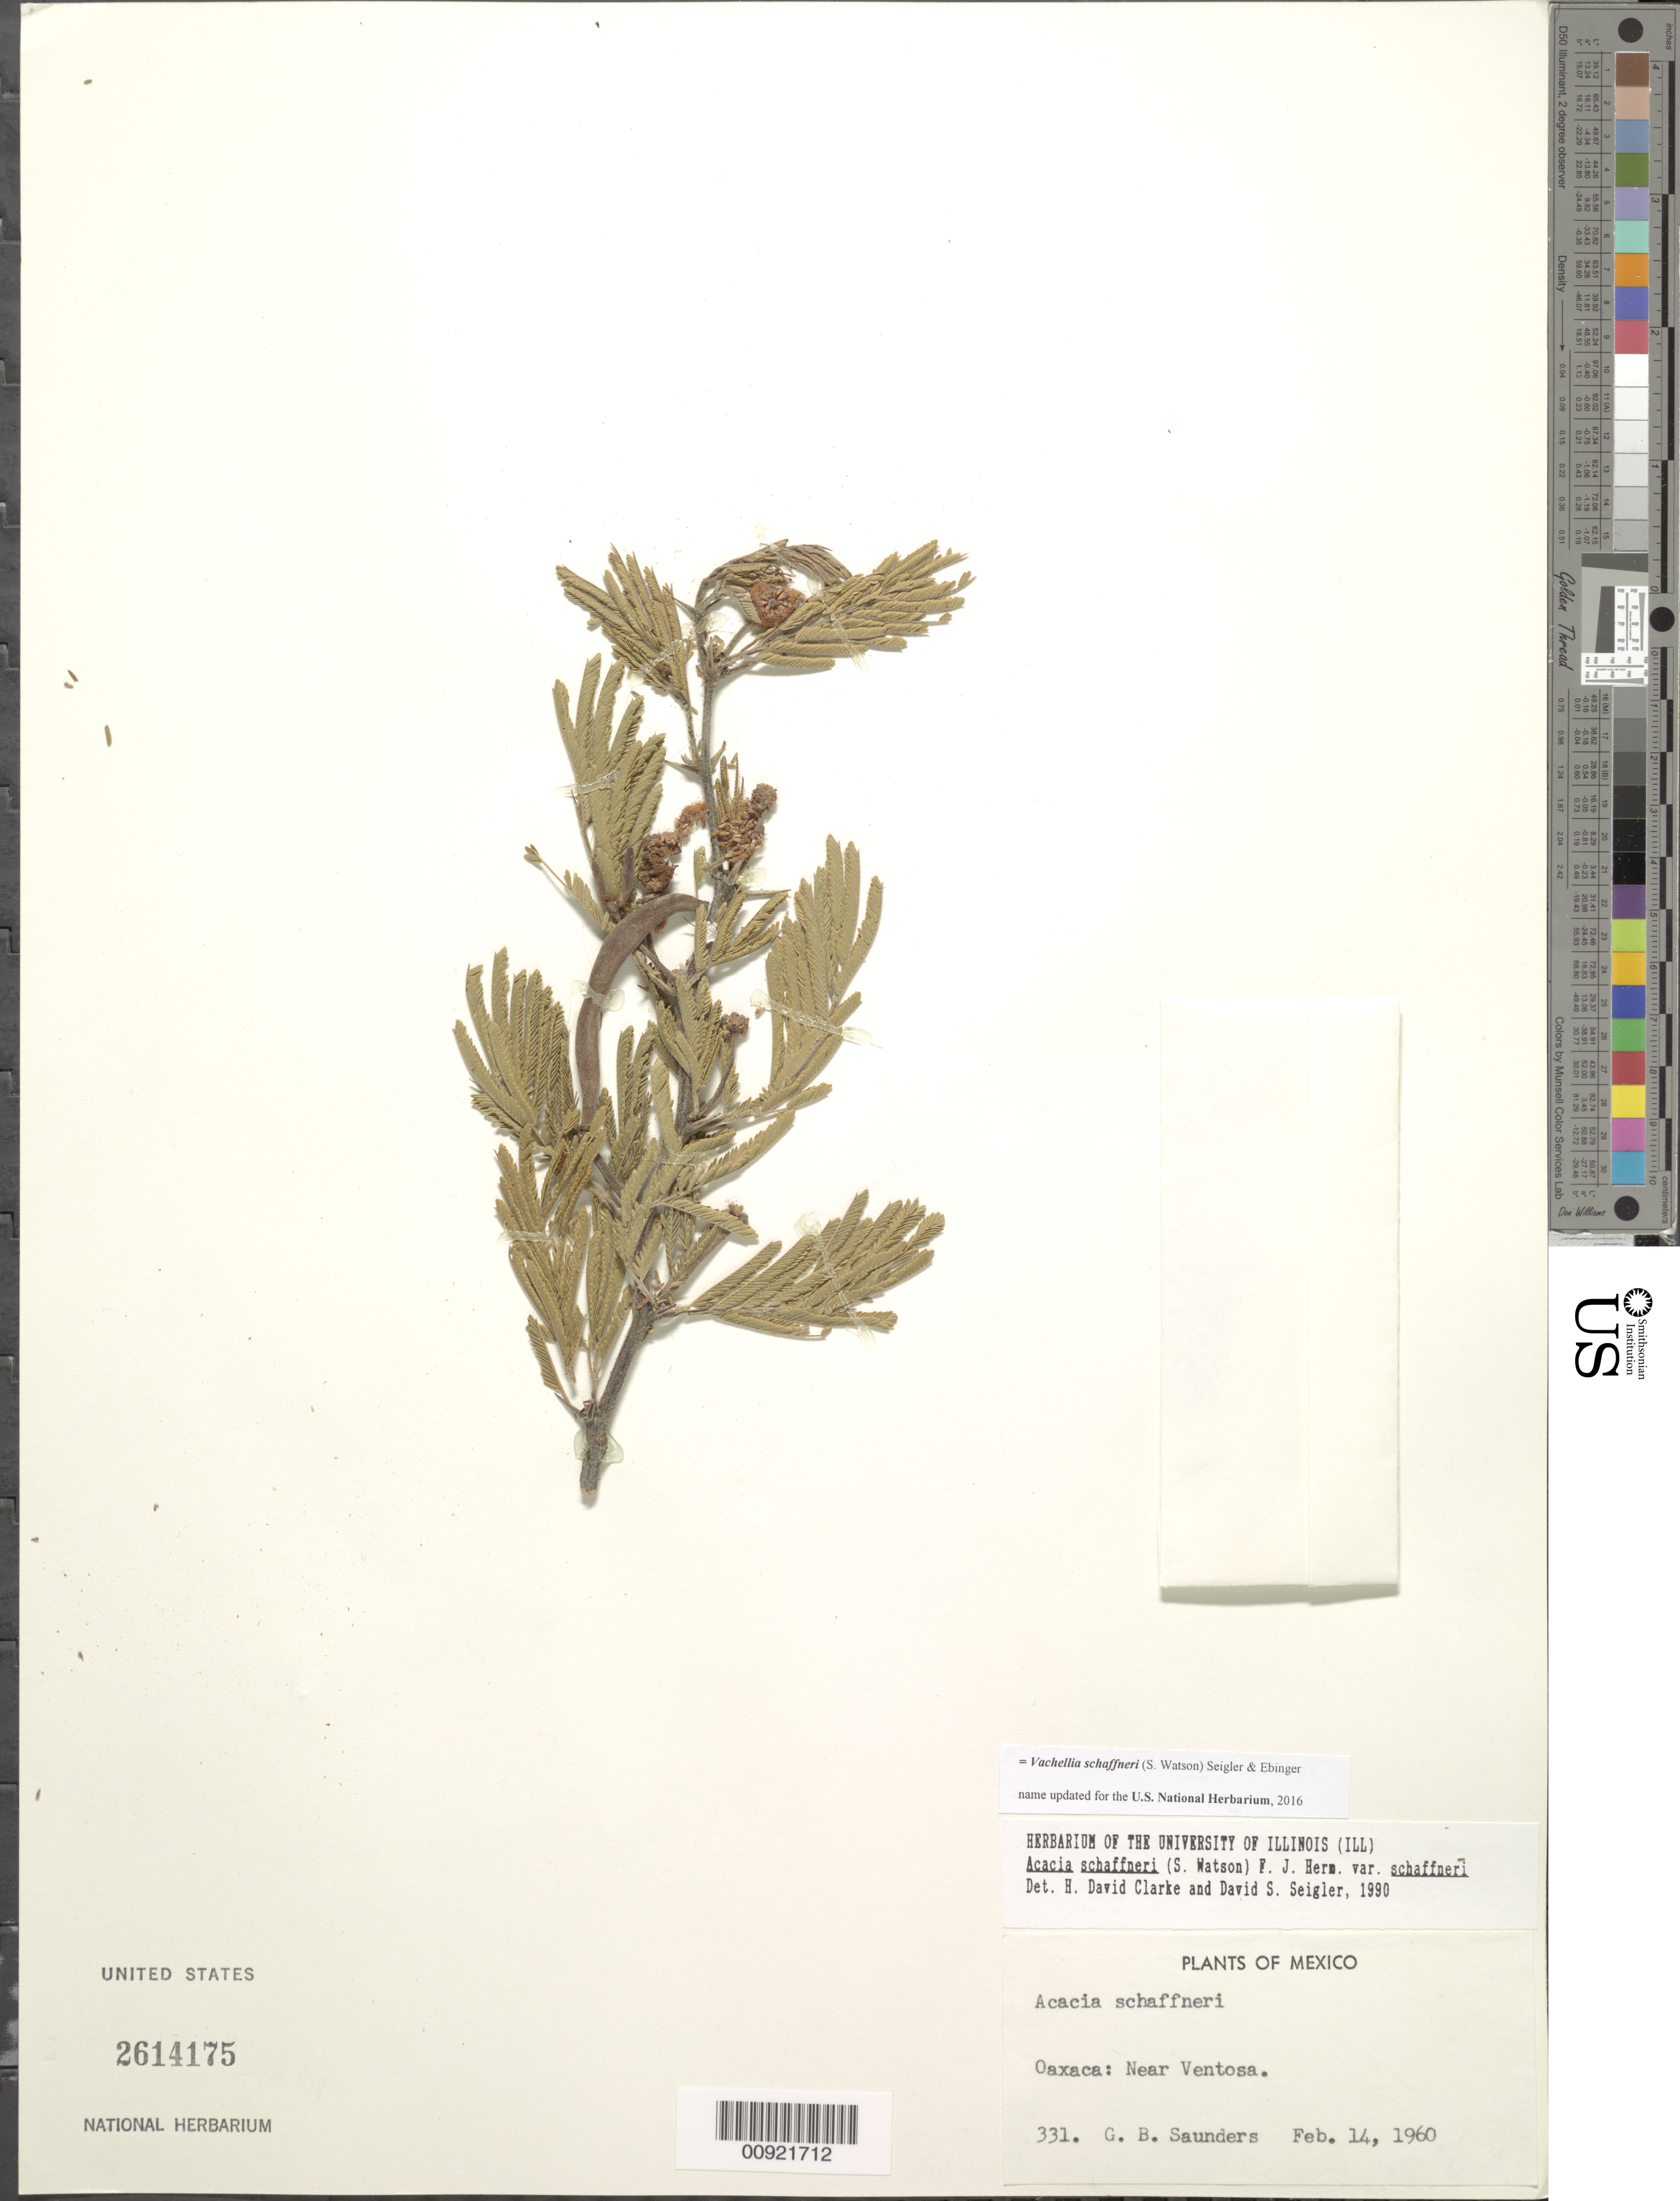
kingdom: Plantae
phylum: Tracheophyta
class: Magnoliopsida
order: Fabales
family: Fabaceae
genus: Vachellia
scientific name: Vachellia schaffneri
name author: (S. Watson) Seigler & Ebinger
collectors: G. B. Saunders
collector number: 331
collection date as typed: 14 Feb 1960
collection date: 1960-02-14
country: Mexico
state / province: Oaxaca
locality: Oaxaca: Near Ventosa.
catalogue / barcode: US 2614175